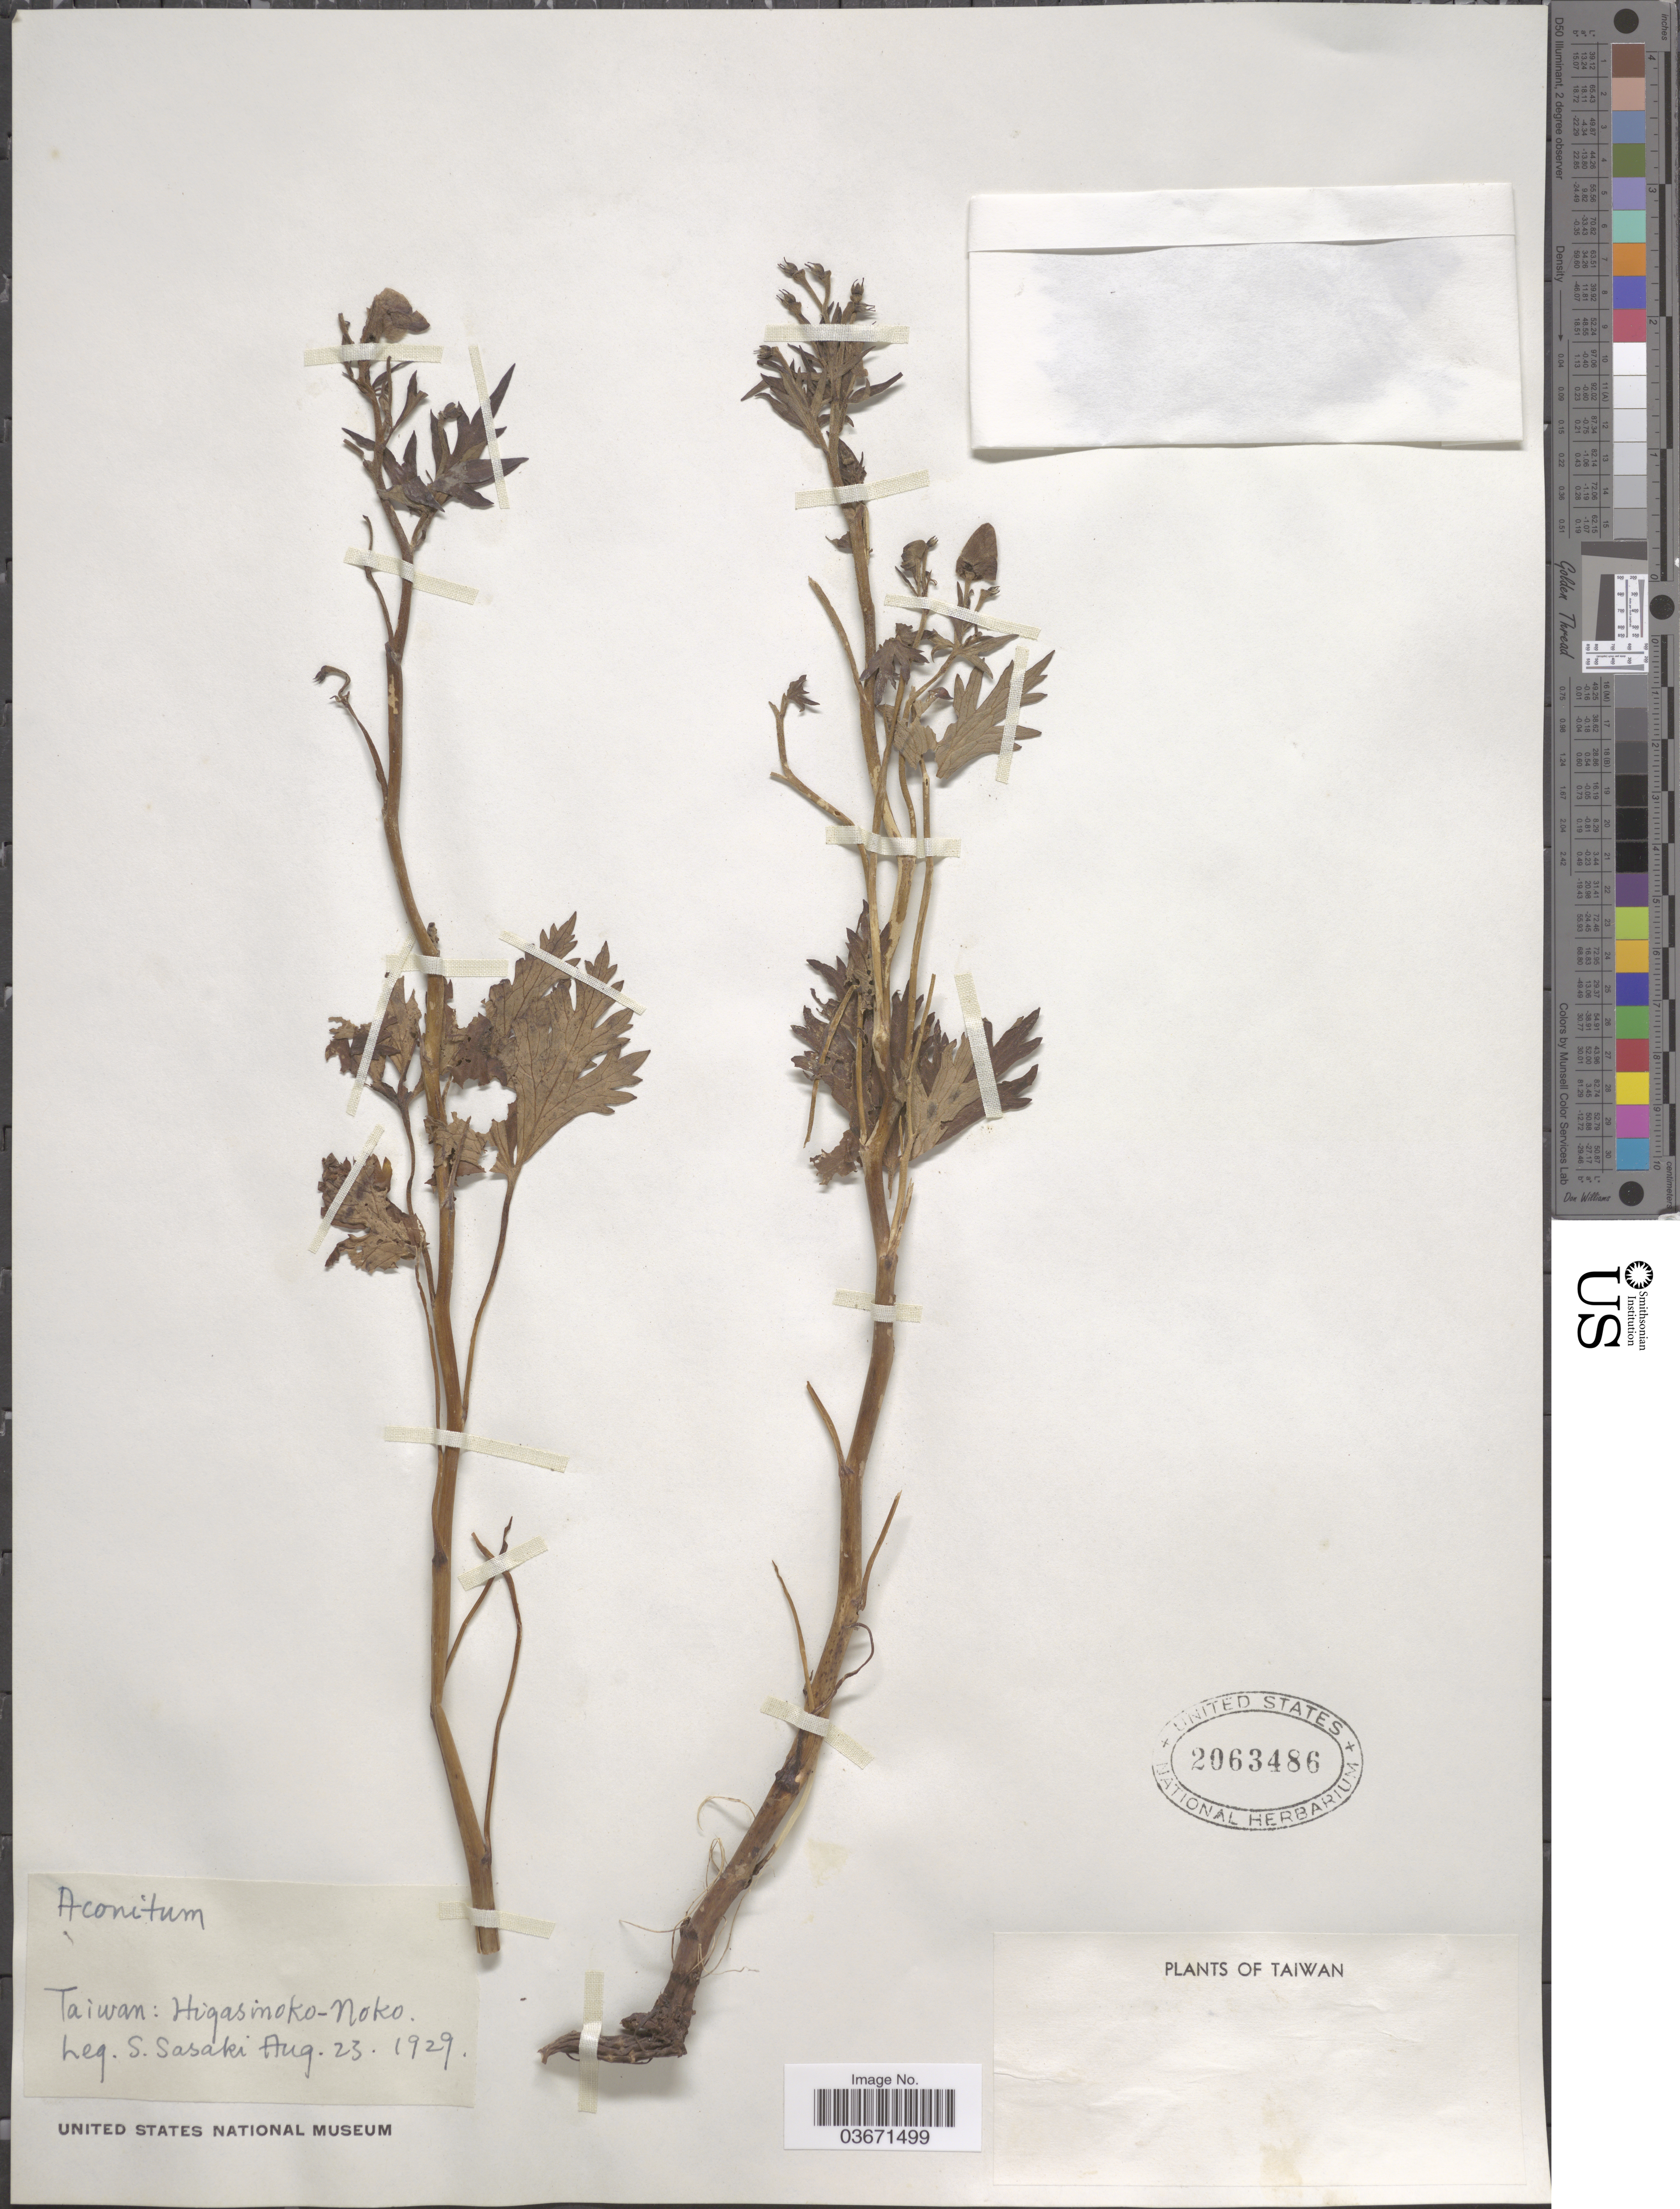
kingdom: Plantae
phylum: Tracheophyta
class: Magnoliopsida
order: Ranunculales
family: Ranunculaceae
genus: Aconitum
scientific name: Aconitum sp.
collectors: S. Sasaki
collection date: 1929-08-23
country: Taiwan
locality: Higasinoko-noko.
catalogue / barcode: US 2063486